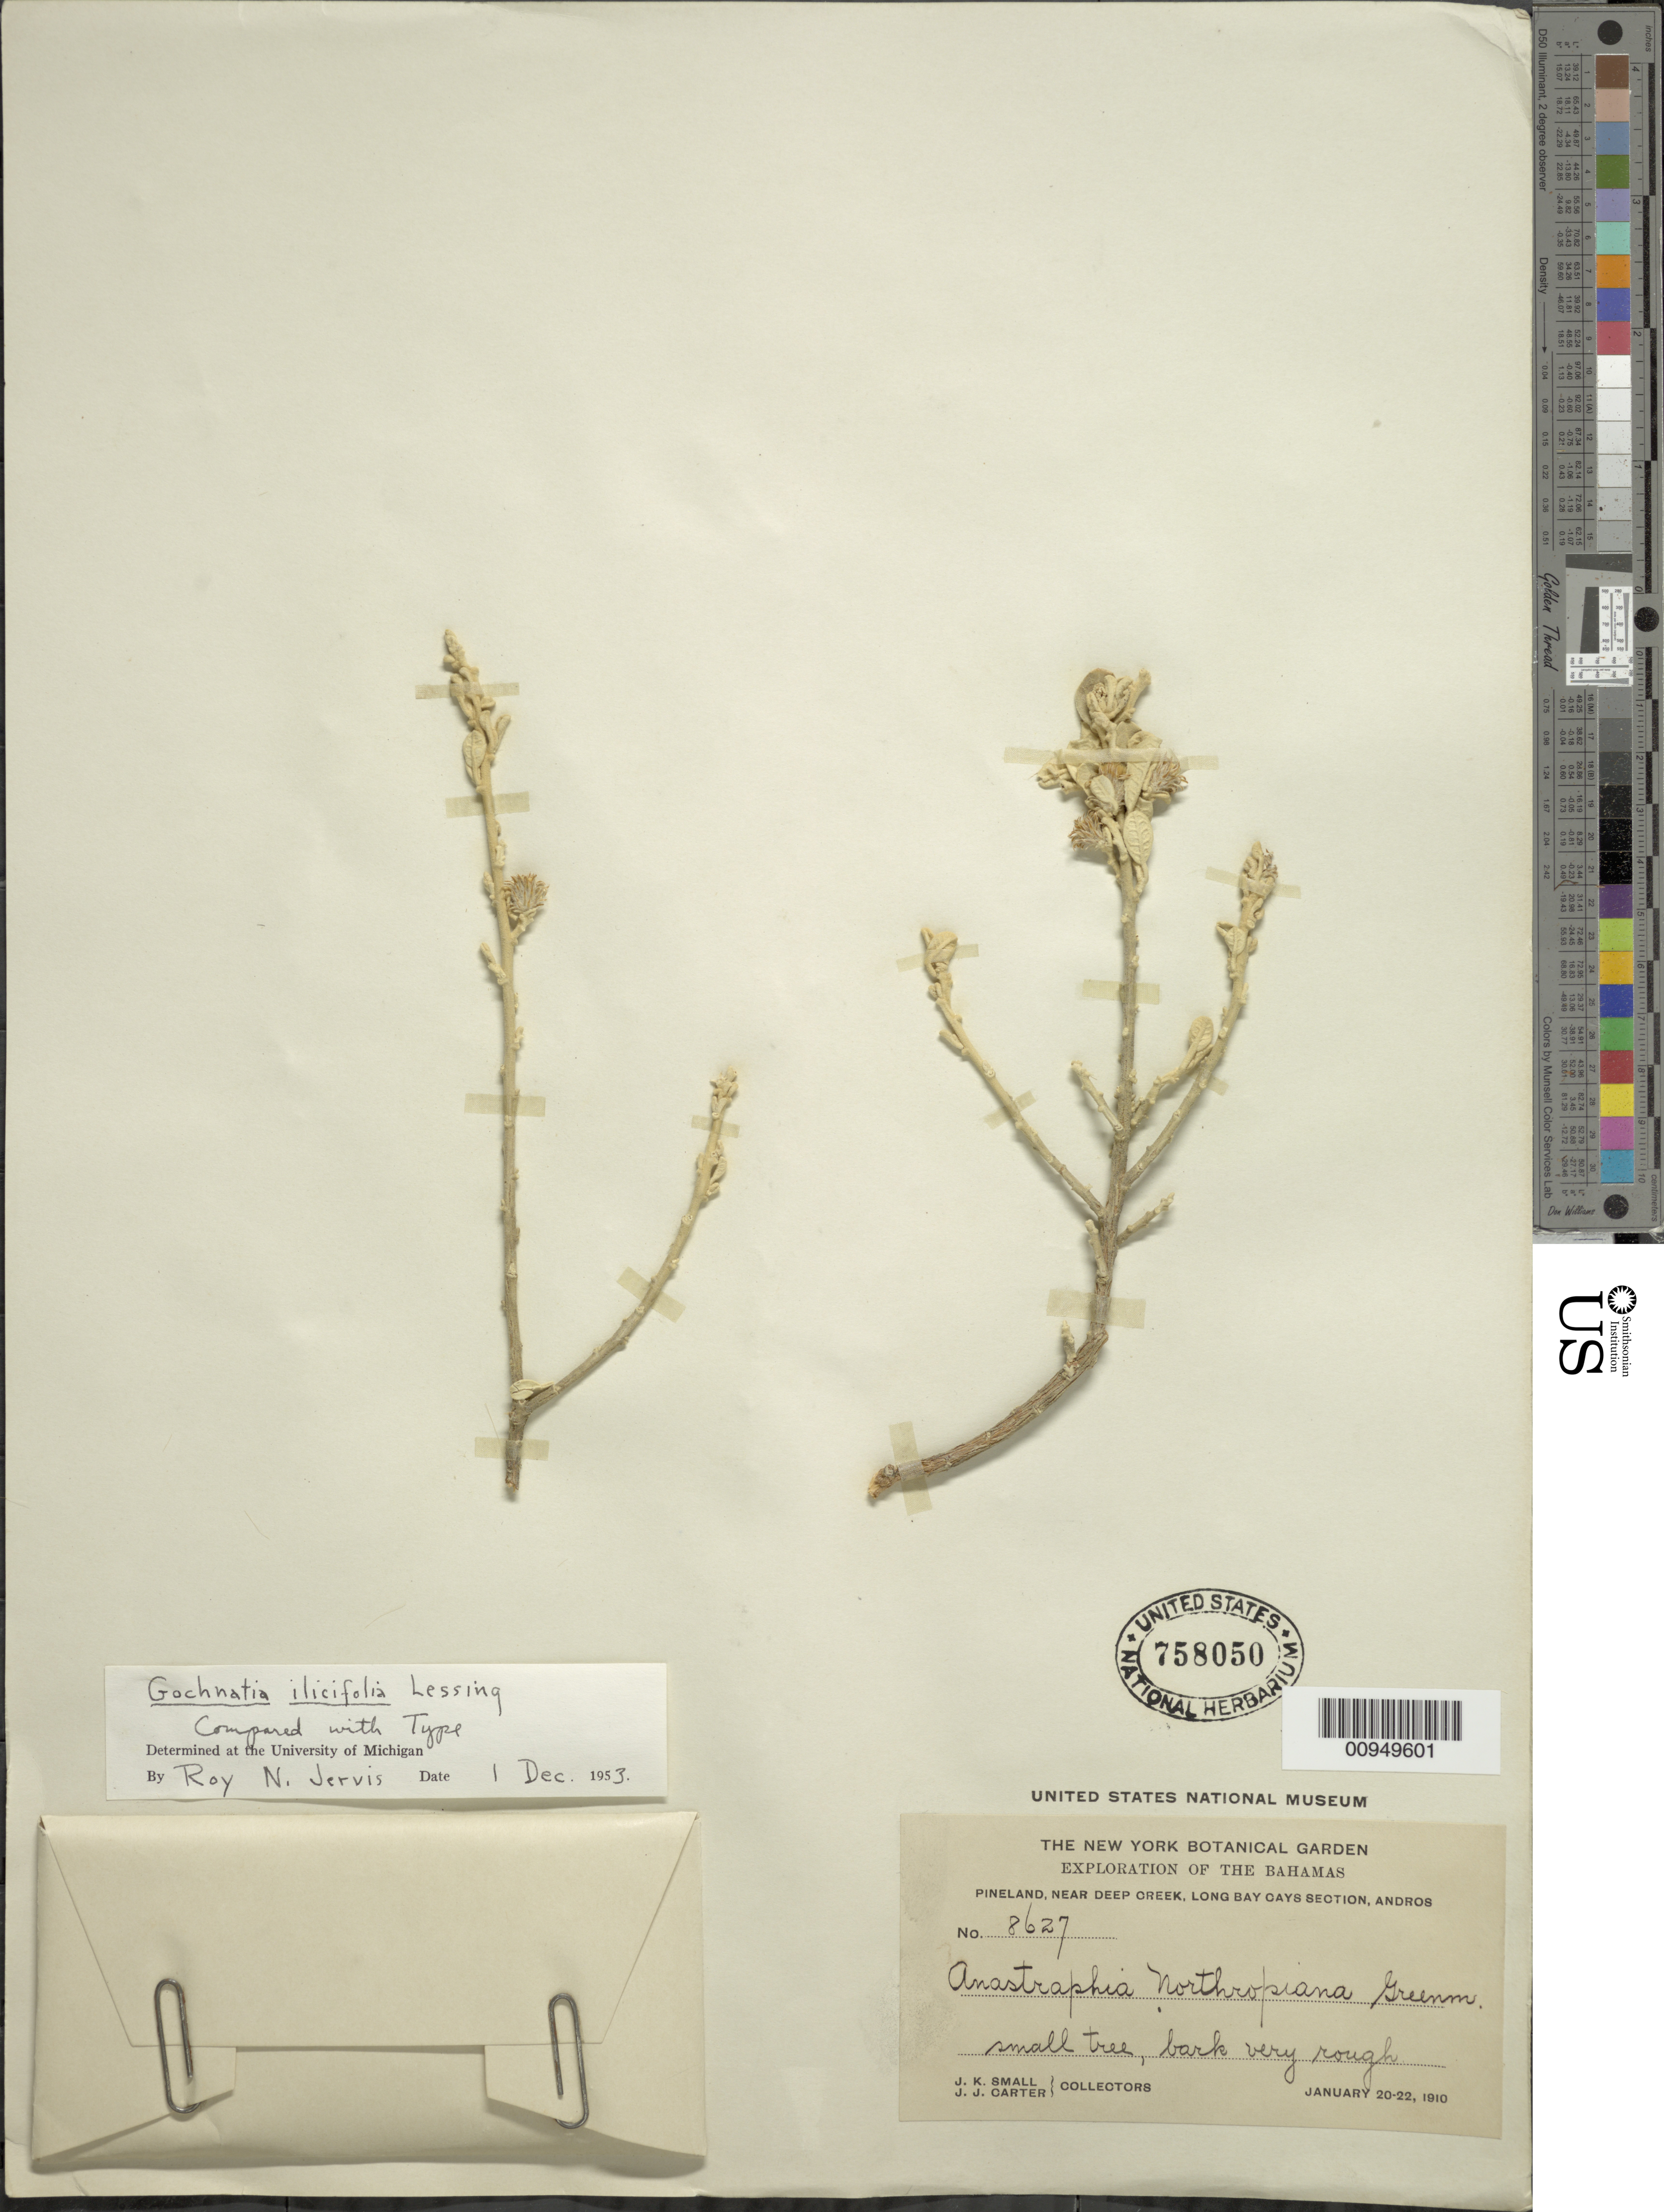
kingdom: Plantae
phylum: Tracheophyta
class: Magnoliopsida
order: Asterales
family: Asteraceae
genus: Anastraphia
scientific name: Anastraphia ilicifolia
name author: D. Don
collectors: J. K. Small & J. Carter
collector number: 8627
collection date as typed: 20 Jan 1910 to 22 Jan 1910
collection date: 1910-01-20/1910-01-22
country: Bahamas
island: Andros Island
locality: Near Deep Creek, Long Bay Cays Section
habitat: Pineland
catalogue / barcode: US 758050